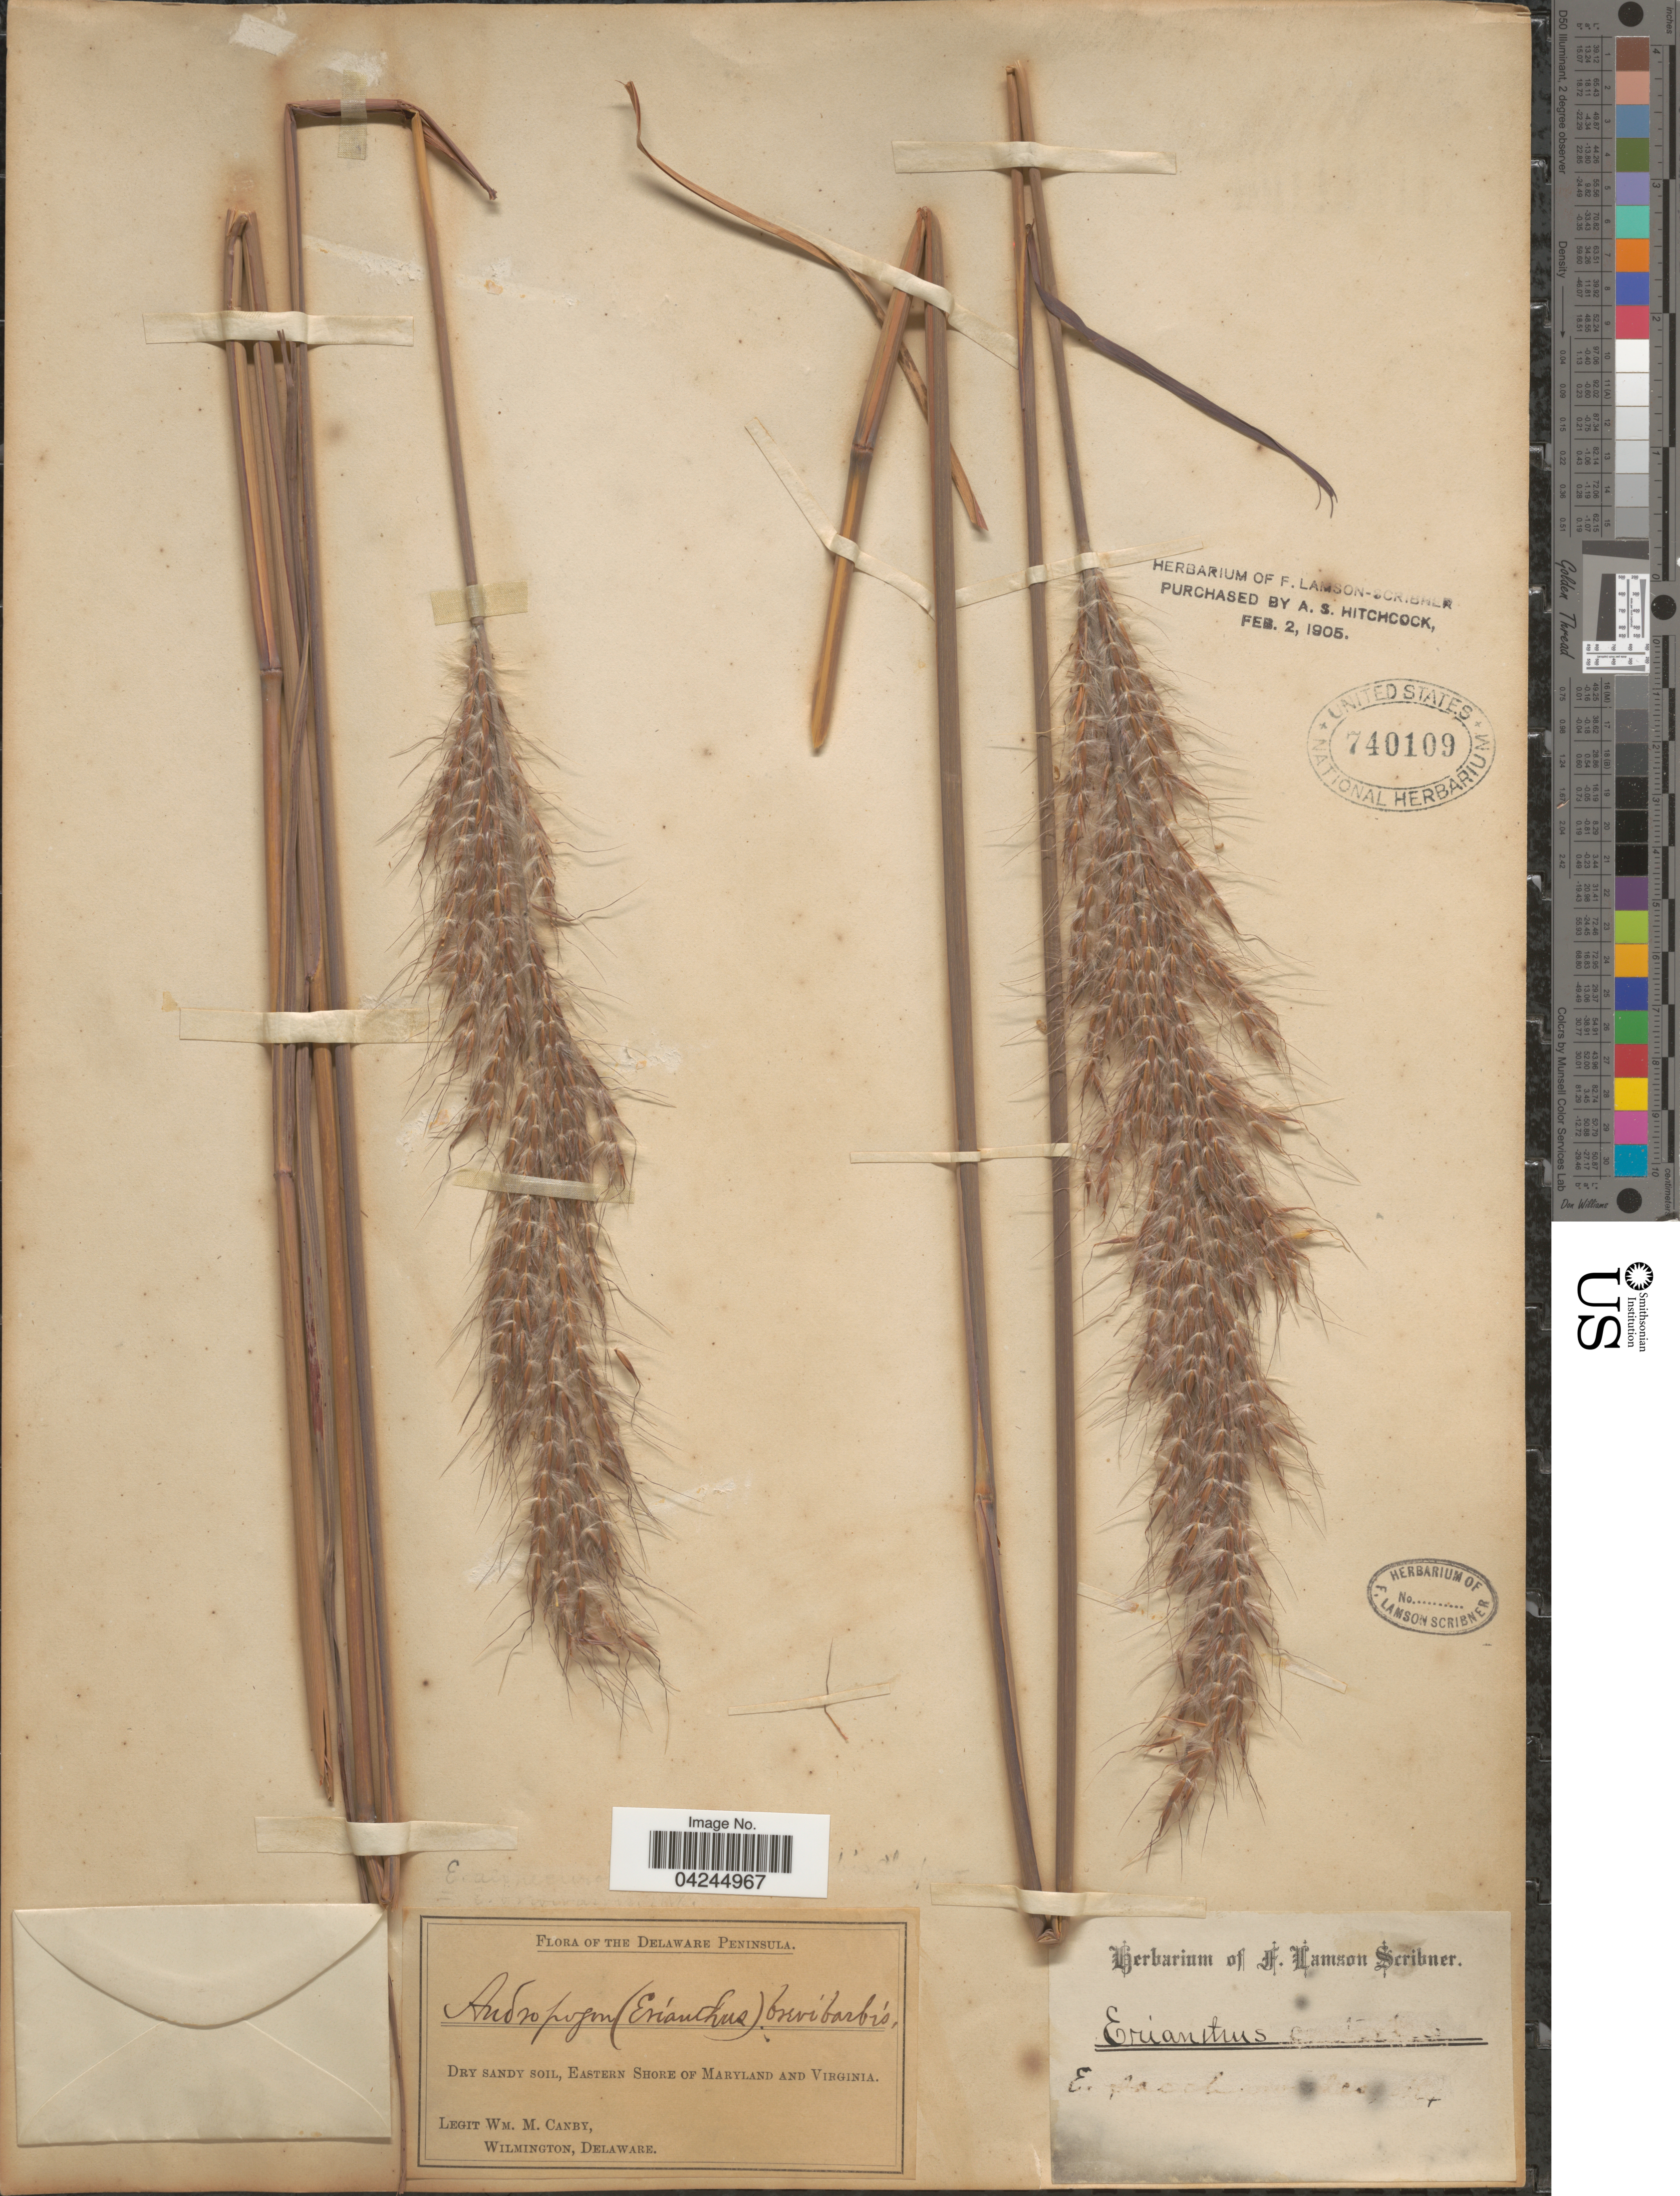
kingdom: Plantae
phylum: Tracheophyta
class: Liliopsida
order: Poales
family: Poaceae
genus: Erianthus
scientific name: Erianthus brevibarbis var. contortus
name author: (Elliott) D.B. Ward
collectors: W. M. Canby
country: United States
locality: Delaware Peninsula. Dry sandy soil, Eastern Shore of Maryland and Virginia.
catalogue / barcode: US 740109